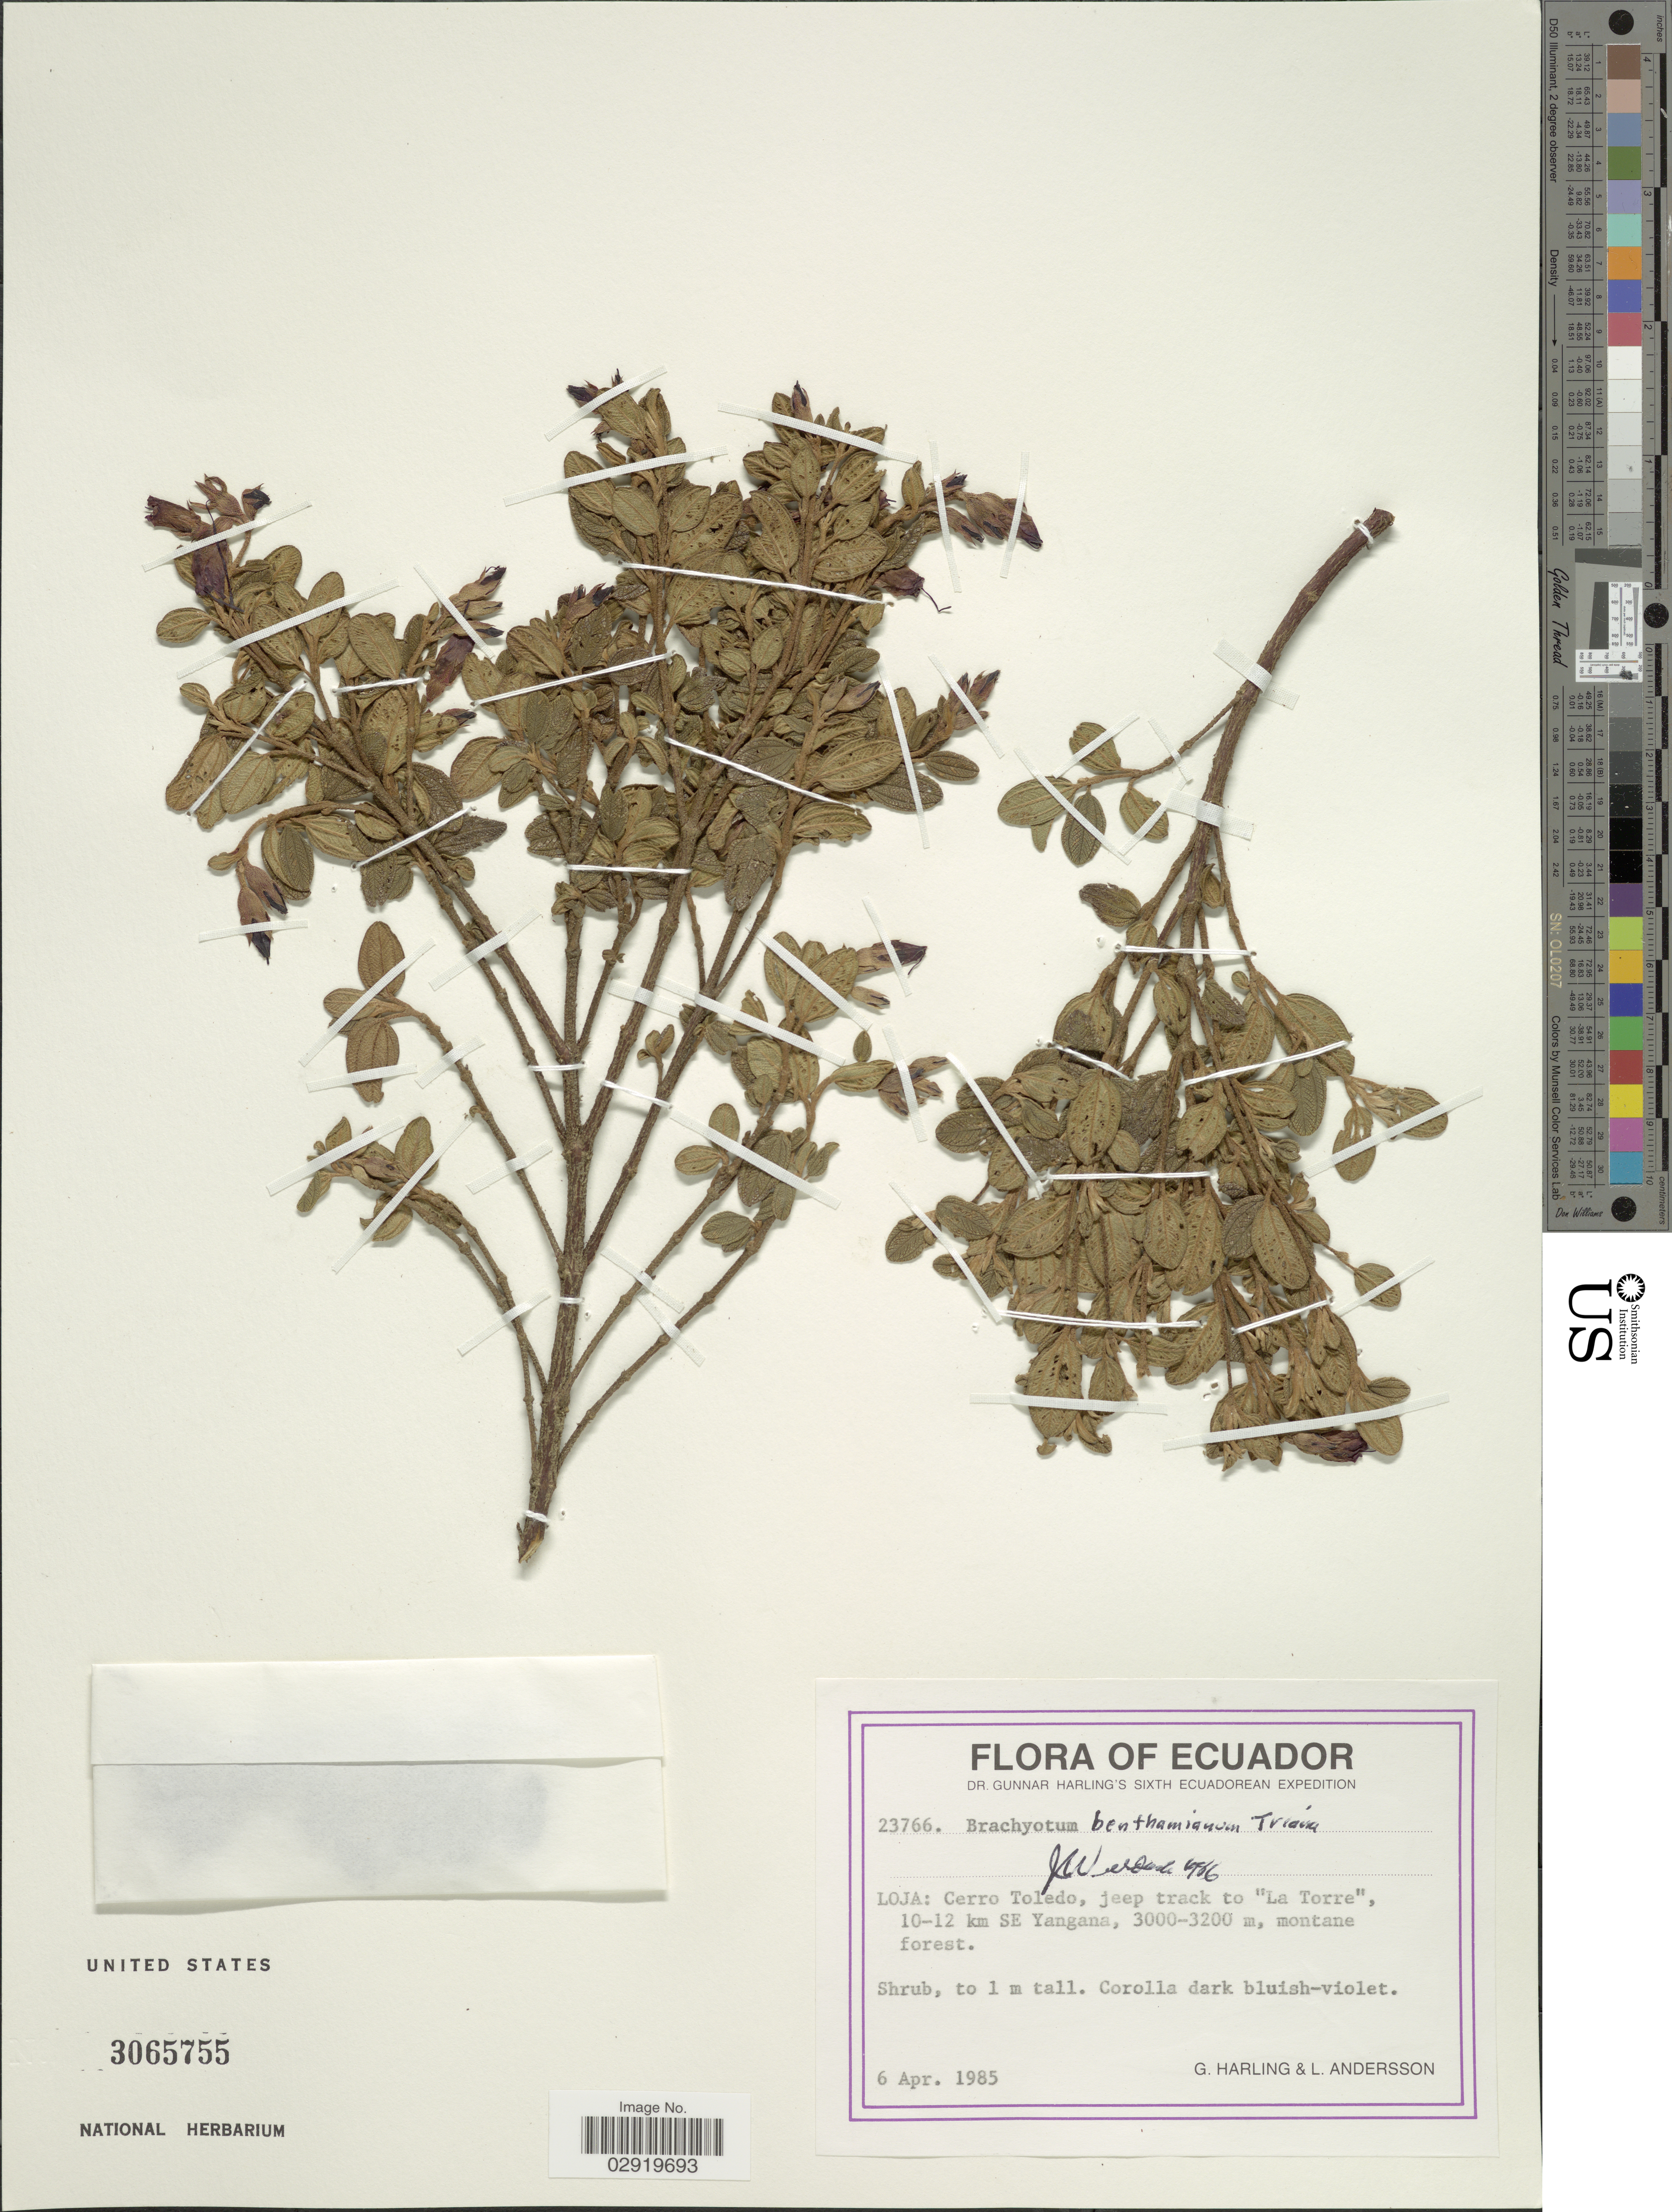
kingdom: Plantae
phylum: Tracheophyta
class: Magnoliopsida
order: Myrtales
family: Melastomataceae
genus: Brachyotum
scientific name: Brachyotum benthamianum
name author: Triana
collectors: G. Harling & L. Andersson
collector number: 23766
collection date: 1985-04-06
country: Ecuador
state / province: Loja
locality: Cerro Toledo, jeep track to "La Torre", 10-12 km SE Yangana.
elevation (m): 3000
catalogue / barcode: US 3065755